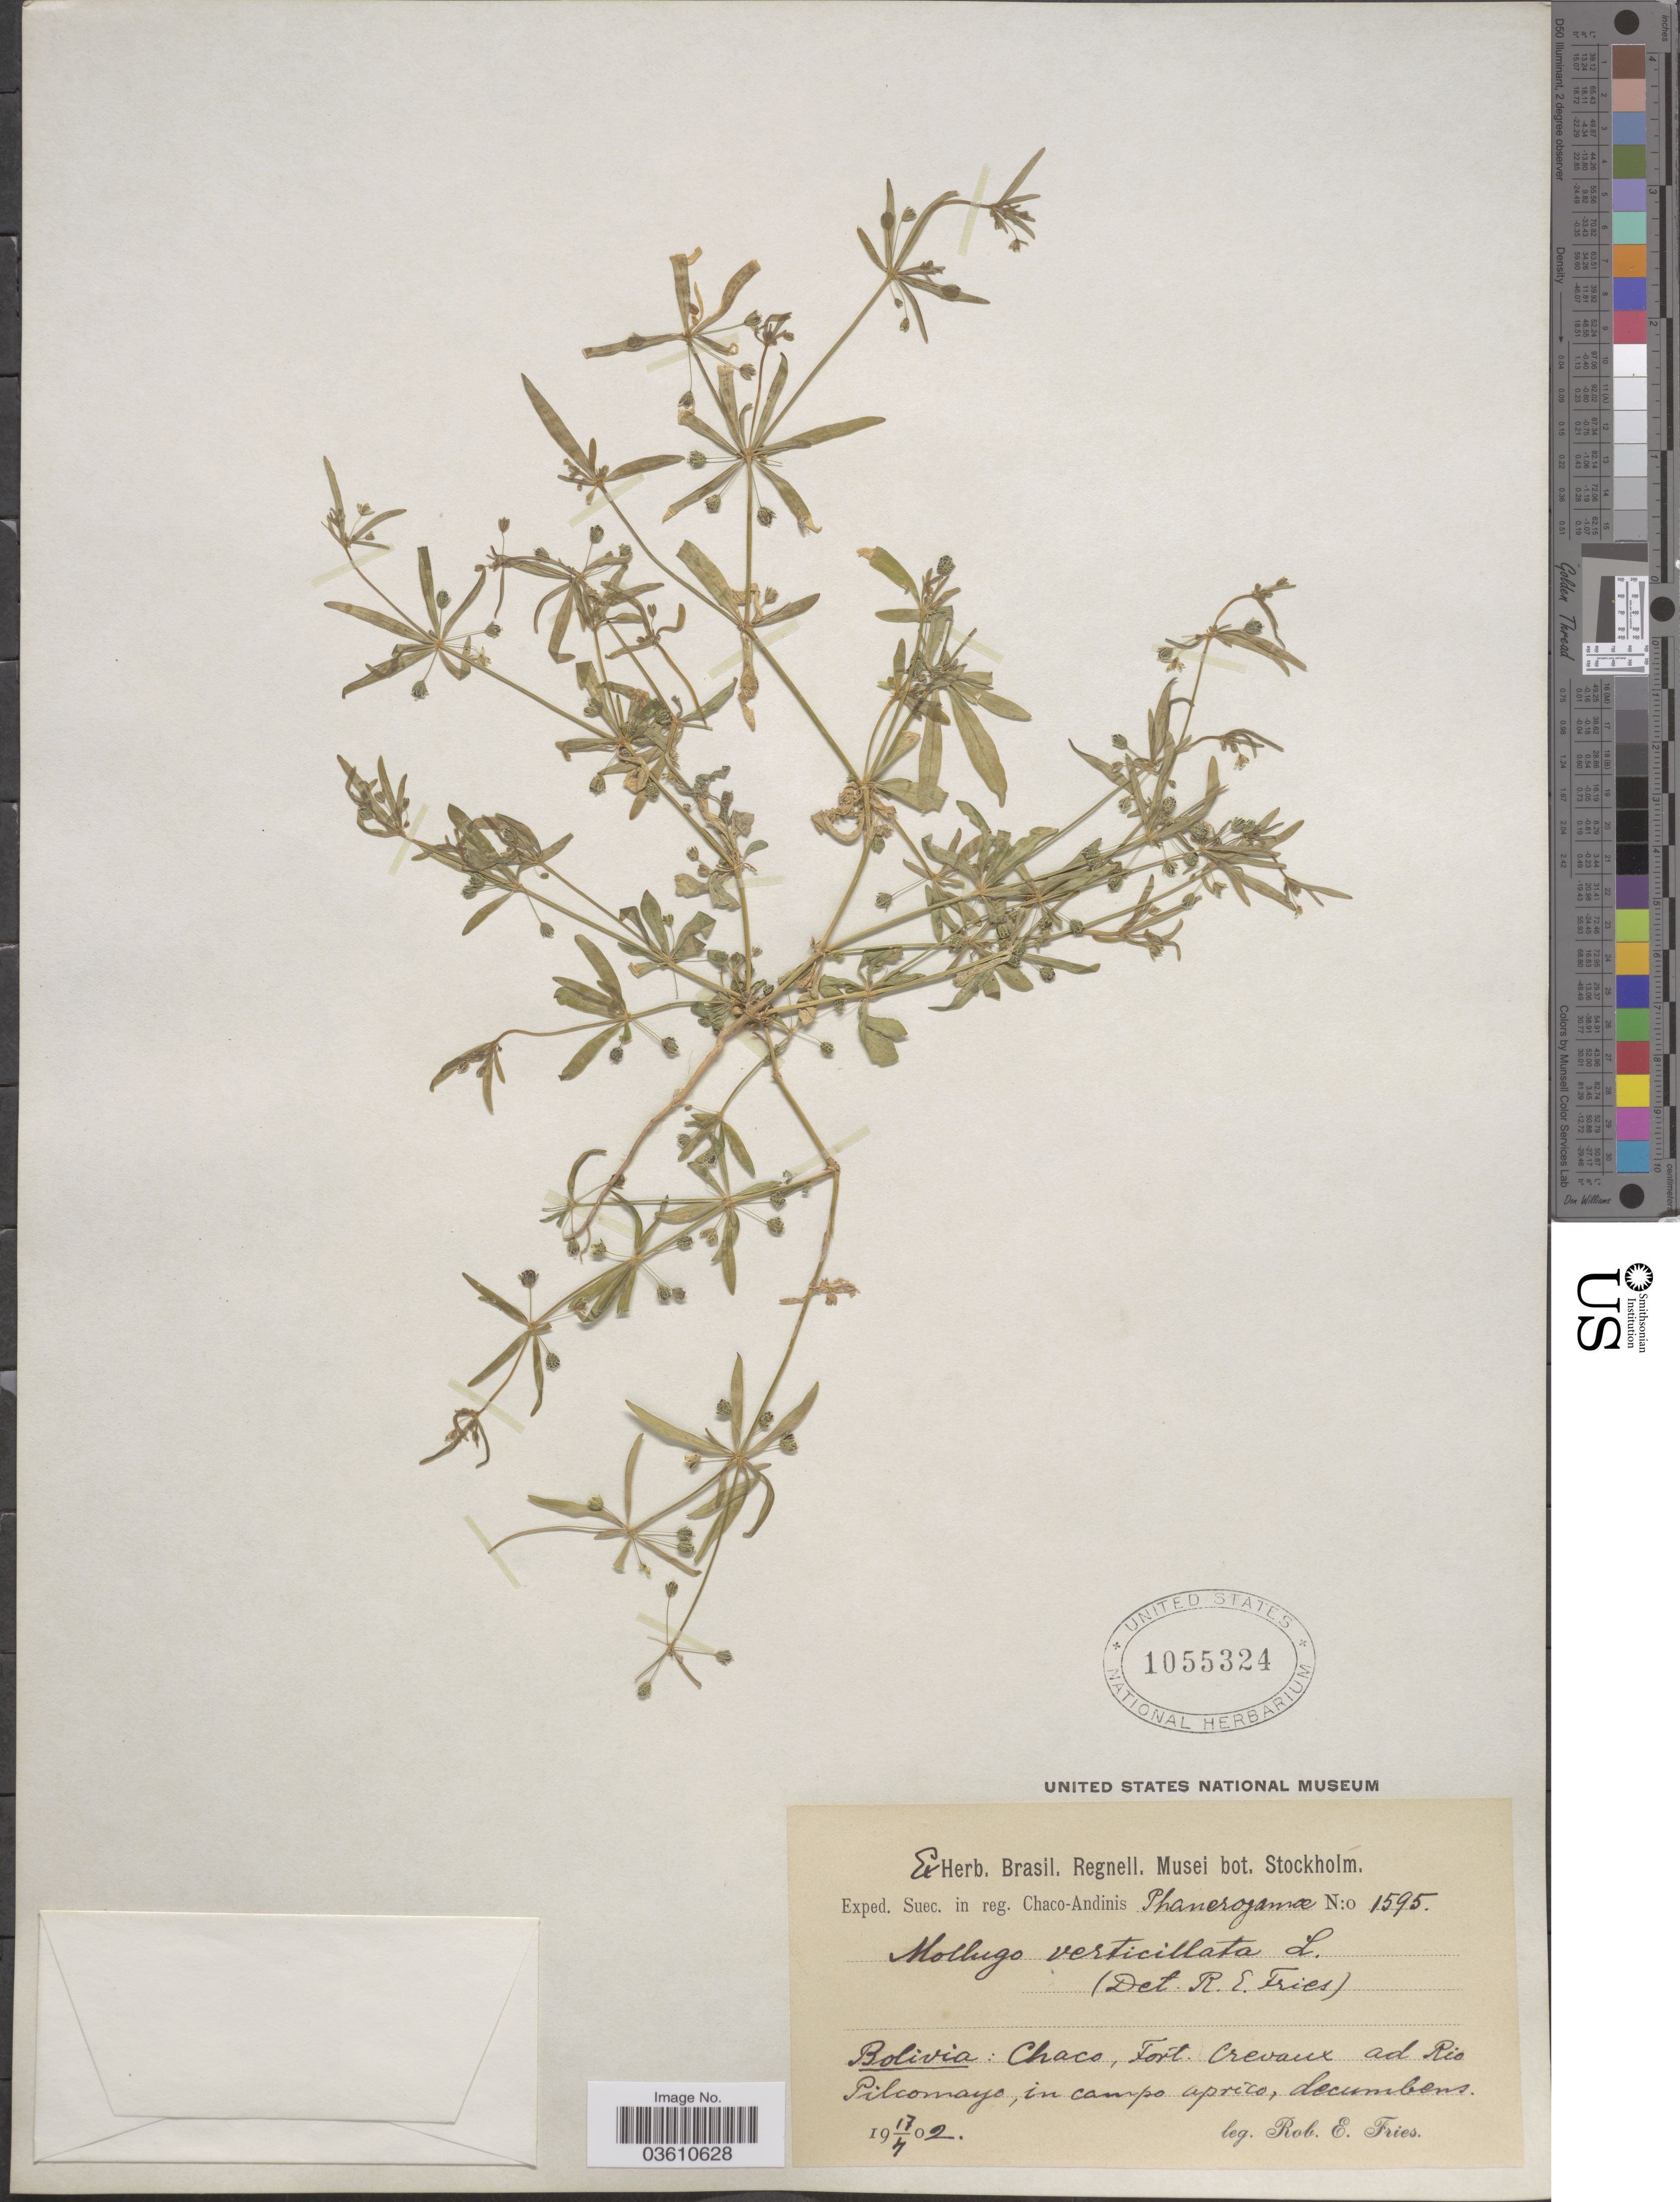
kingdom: Plantae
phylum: Tracheophyta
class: Magnoliopsida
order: Caryophyllales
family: Molluginaceae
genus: Mollugo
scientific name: Mollugo verticillata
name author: L.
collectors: R. E. Fries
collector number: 1595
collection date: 1902-04-17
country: Argentina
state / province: Chaco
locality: Suec. in reg. Chaco-Andinis Phanerogamæ. Fort Crevaux ad Rio Pilcomayo, in campo aprico, decumbens.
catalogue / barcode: US 1055324